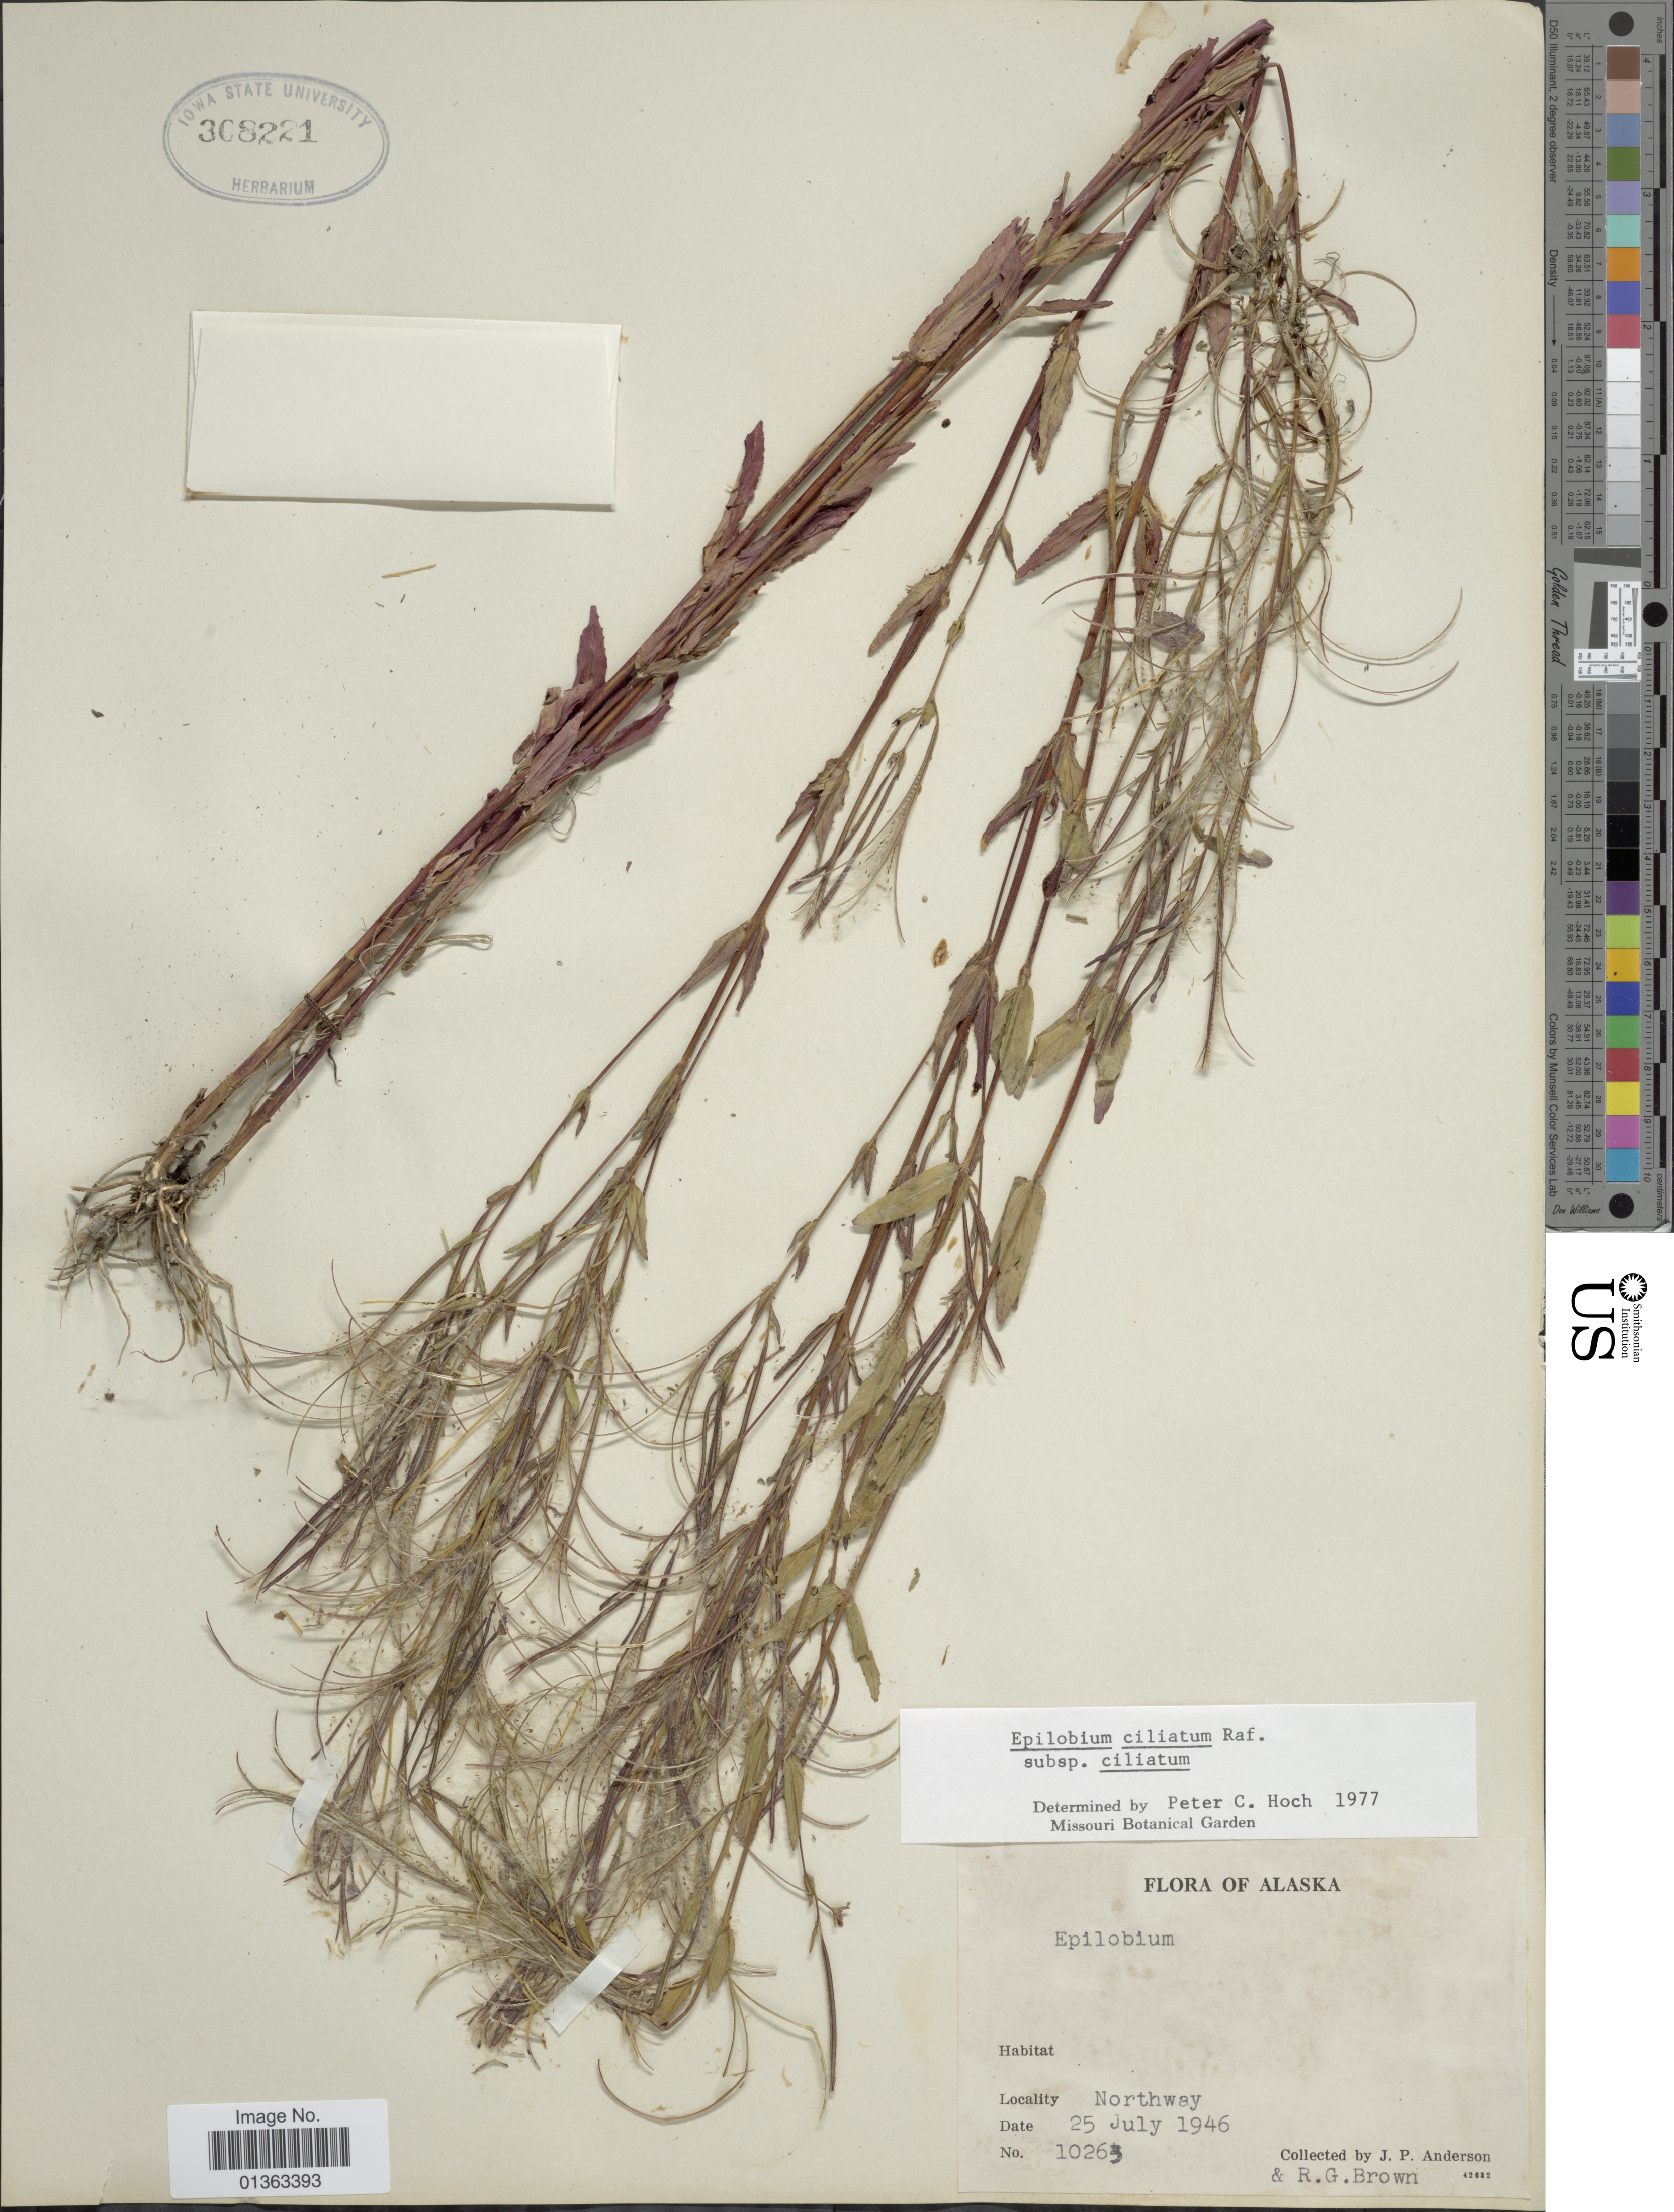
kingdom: Plantae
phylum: Tracheophyta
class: Magnoliopsida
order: Myrtales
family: Onagraceae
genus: Epilobium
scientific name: Epilobium ciliatum subsp. ciliatum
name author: Raf.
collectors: J. P. Anderson & R. G. Brown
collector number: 10263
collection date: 1946-07-25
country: United States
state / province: Alaska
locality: Northway.